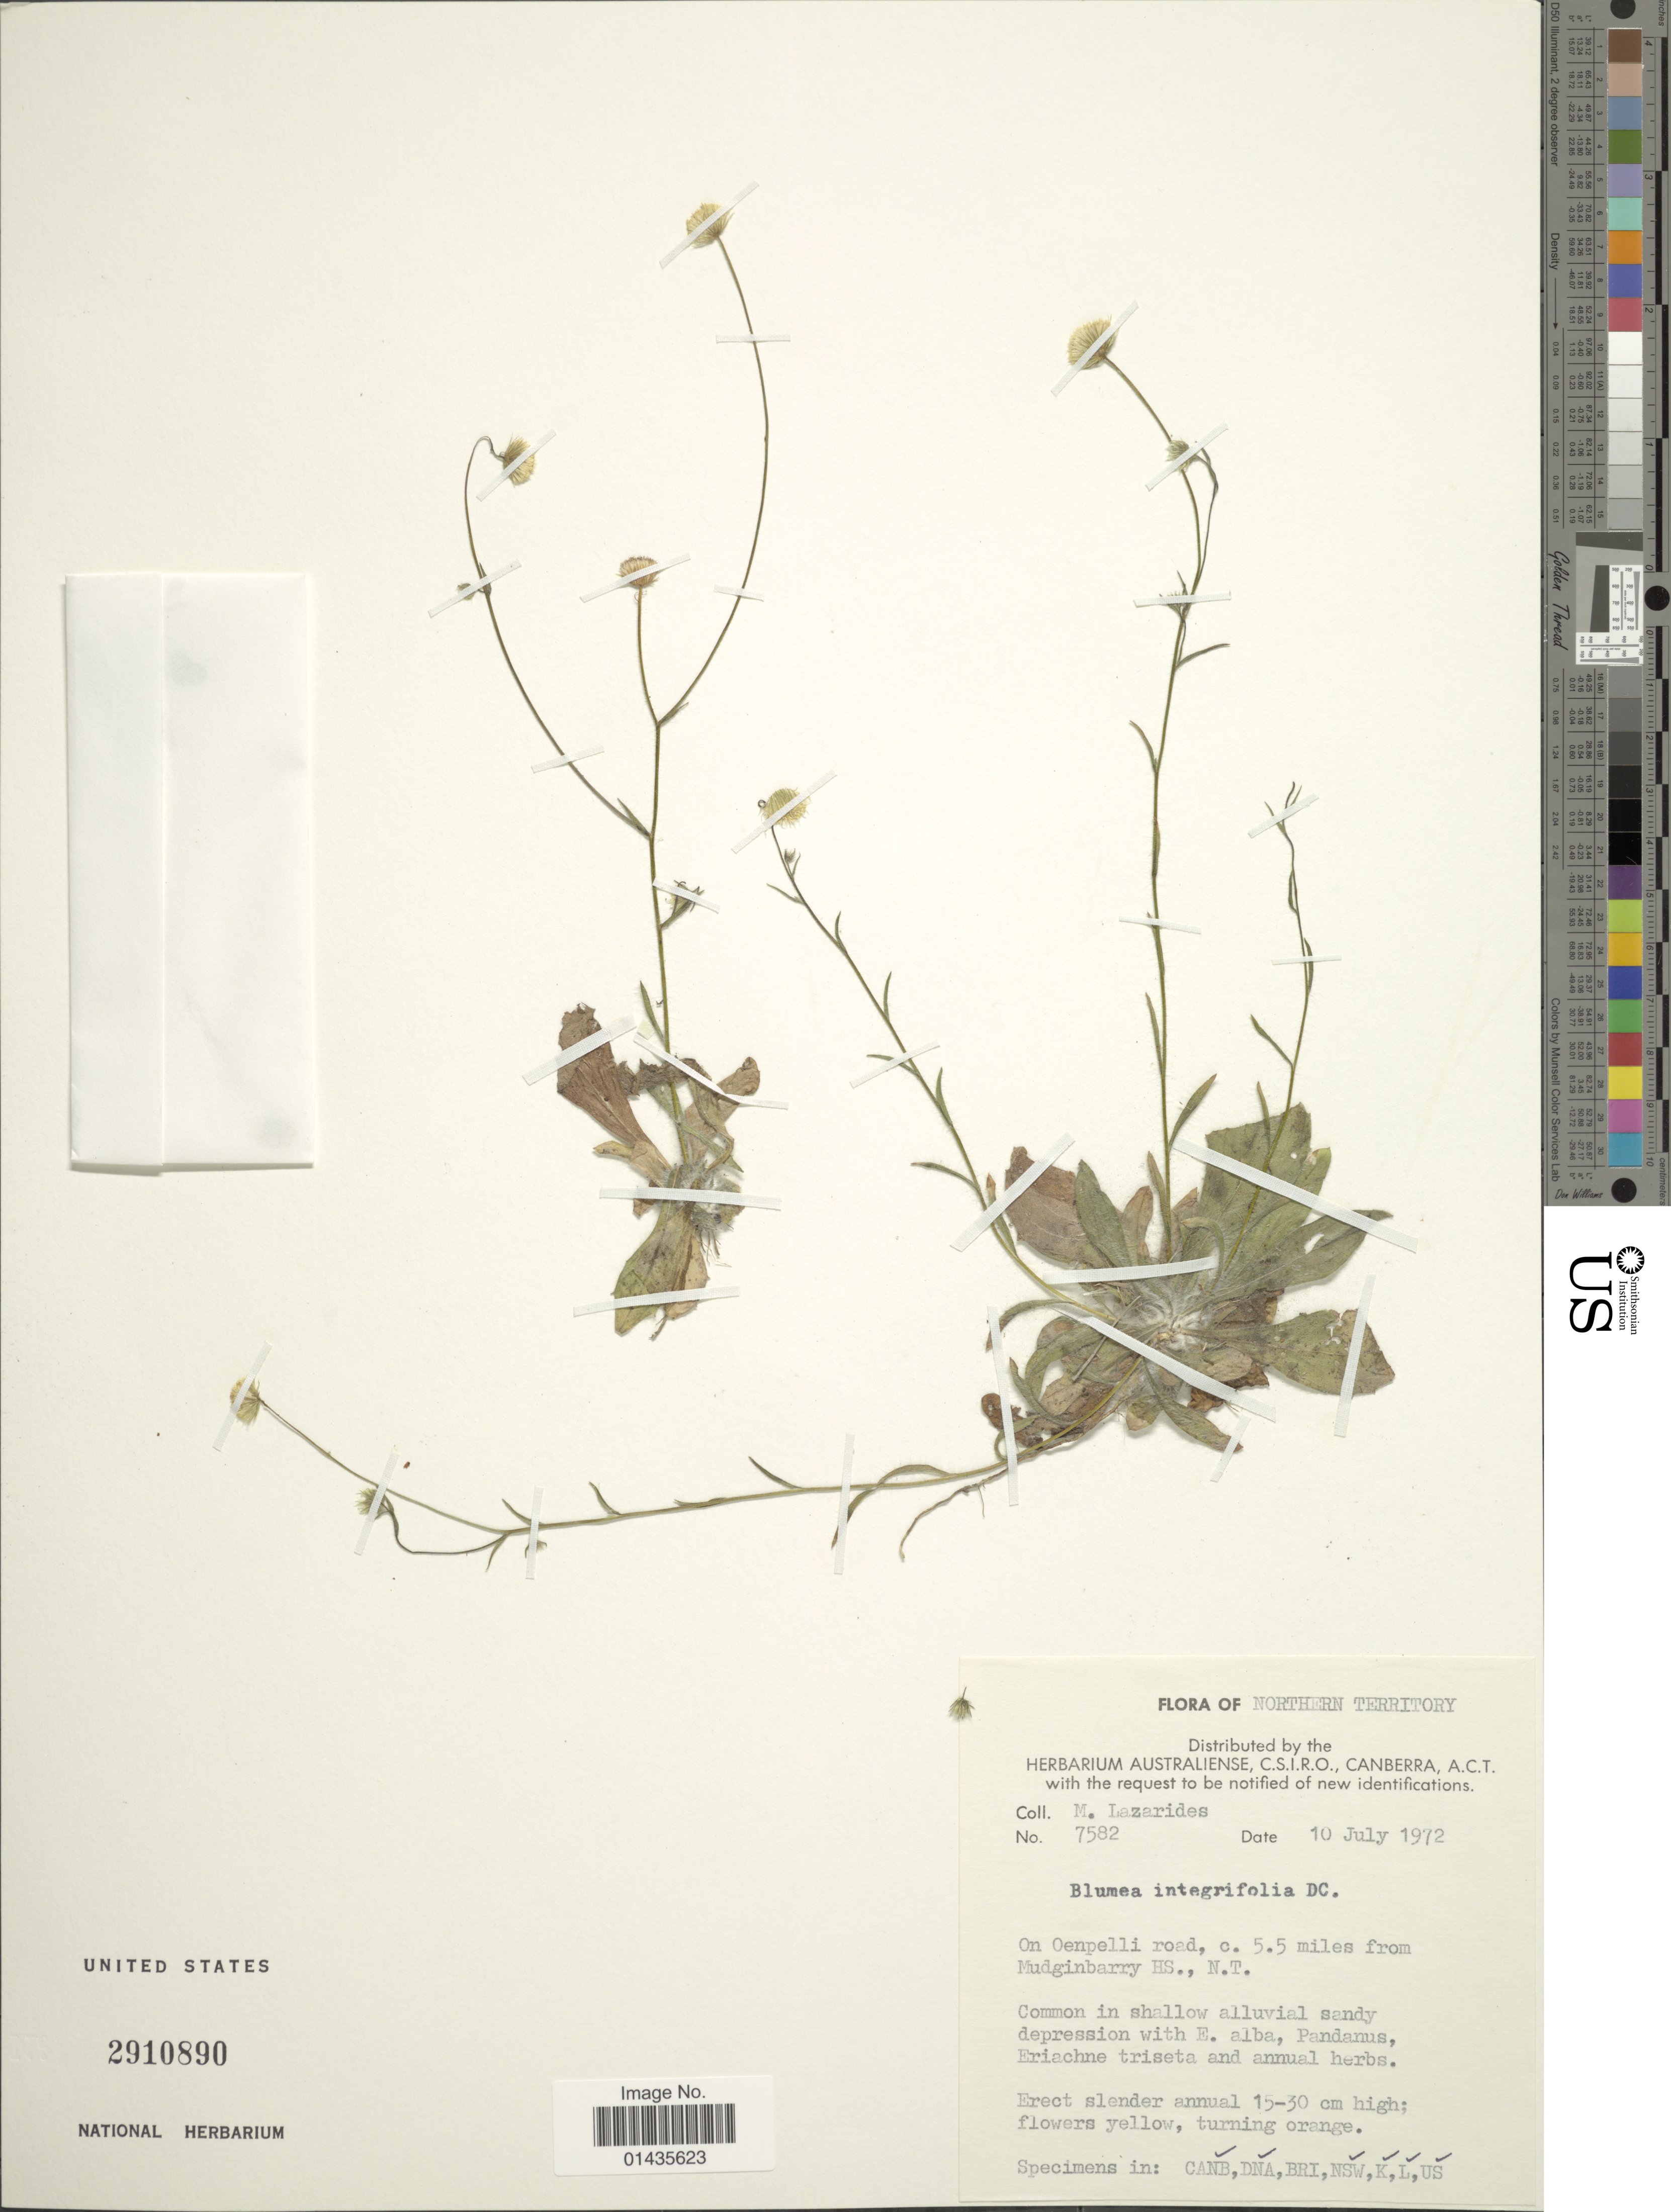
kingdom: Plantae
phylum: Tracheophyta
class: Magnoliopsida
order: Asterales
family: Asteraceae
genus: Blumea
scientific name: Blumea integrifolia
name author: DC.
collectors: M. Lazarides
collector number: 7582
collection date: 1972-07-10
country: Australia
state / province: Northern Territory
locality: On Oenpelli road, c 5.5 miles from Mudginbarry HS.,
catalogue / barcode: US 2910890